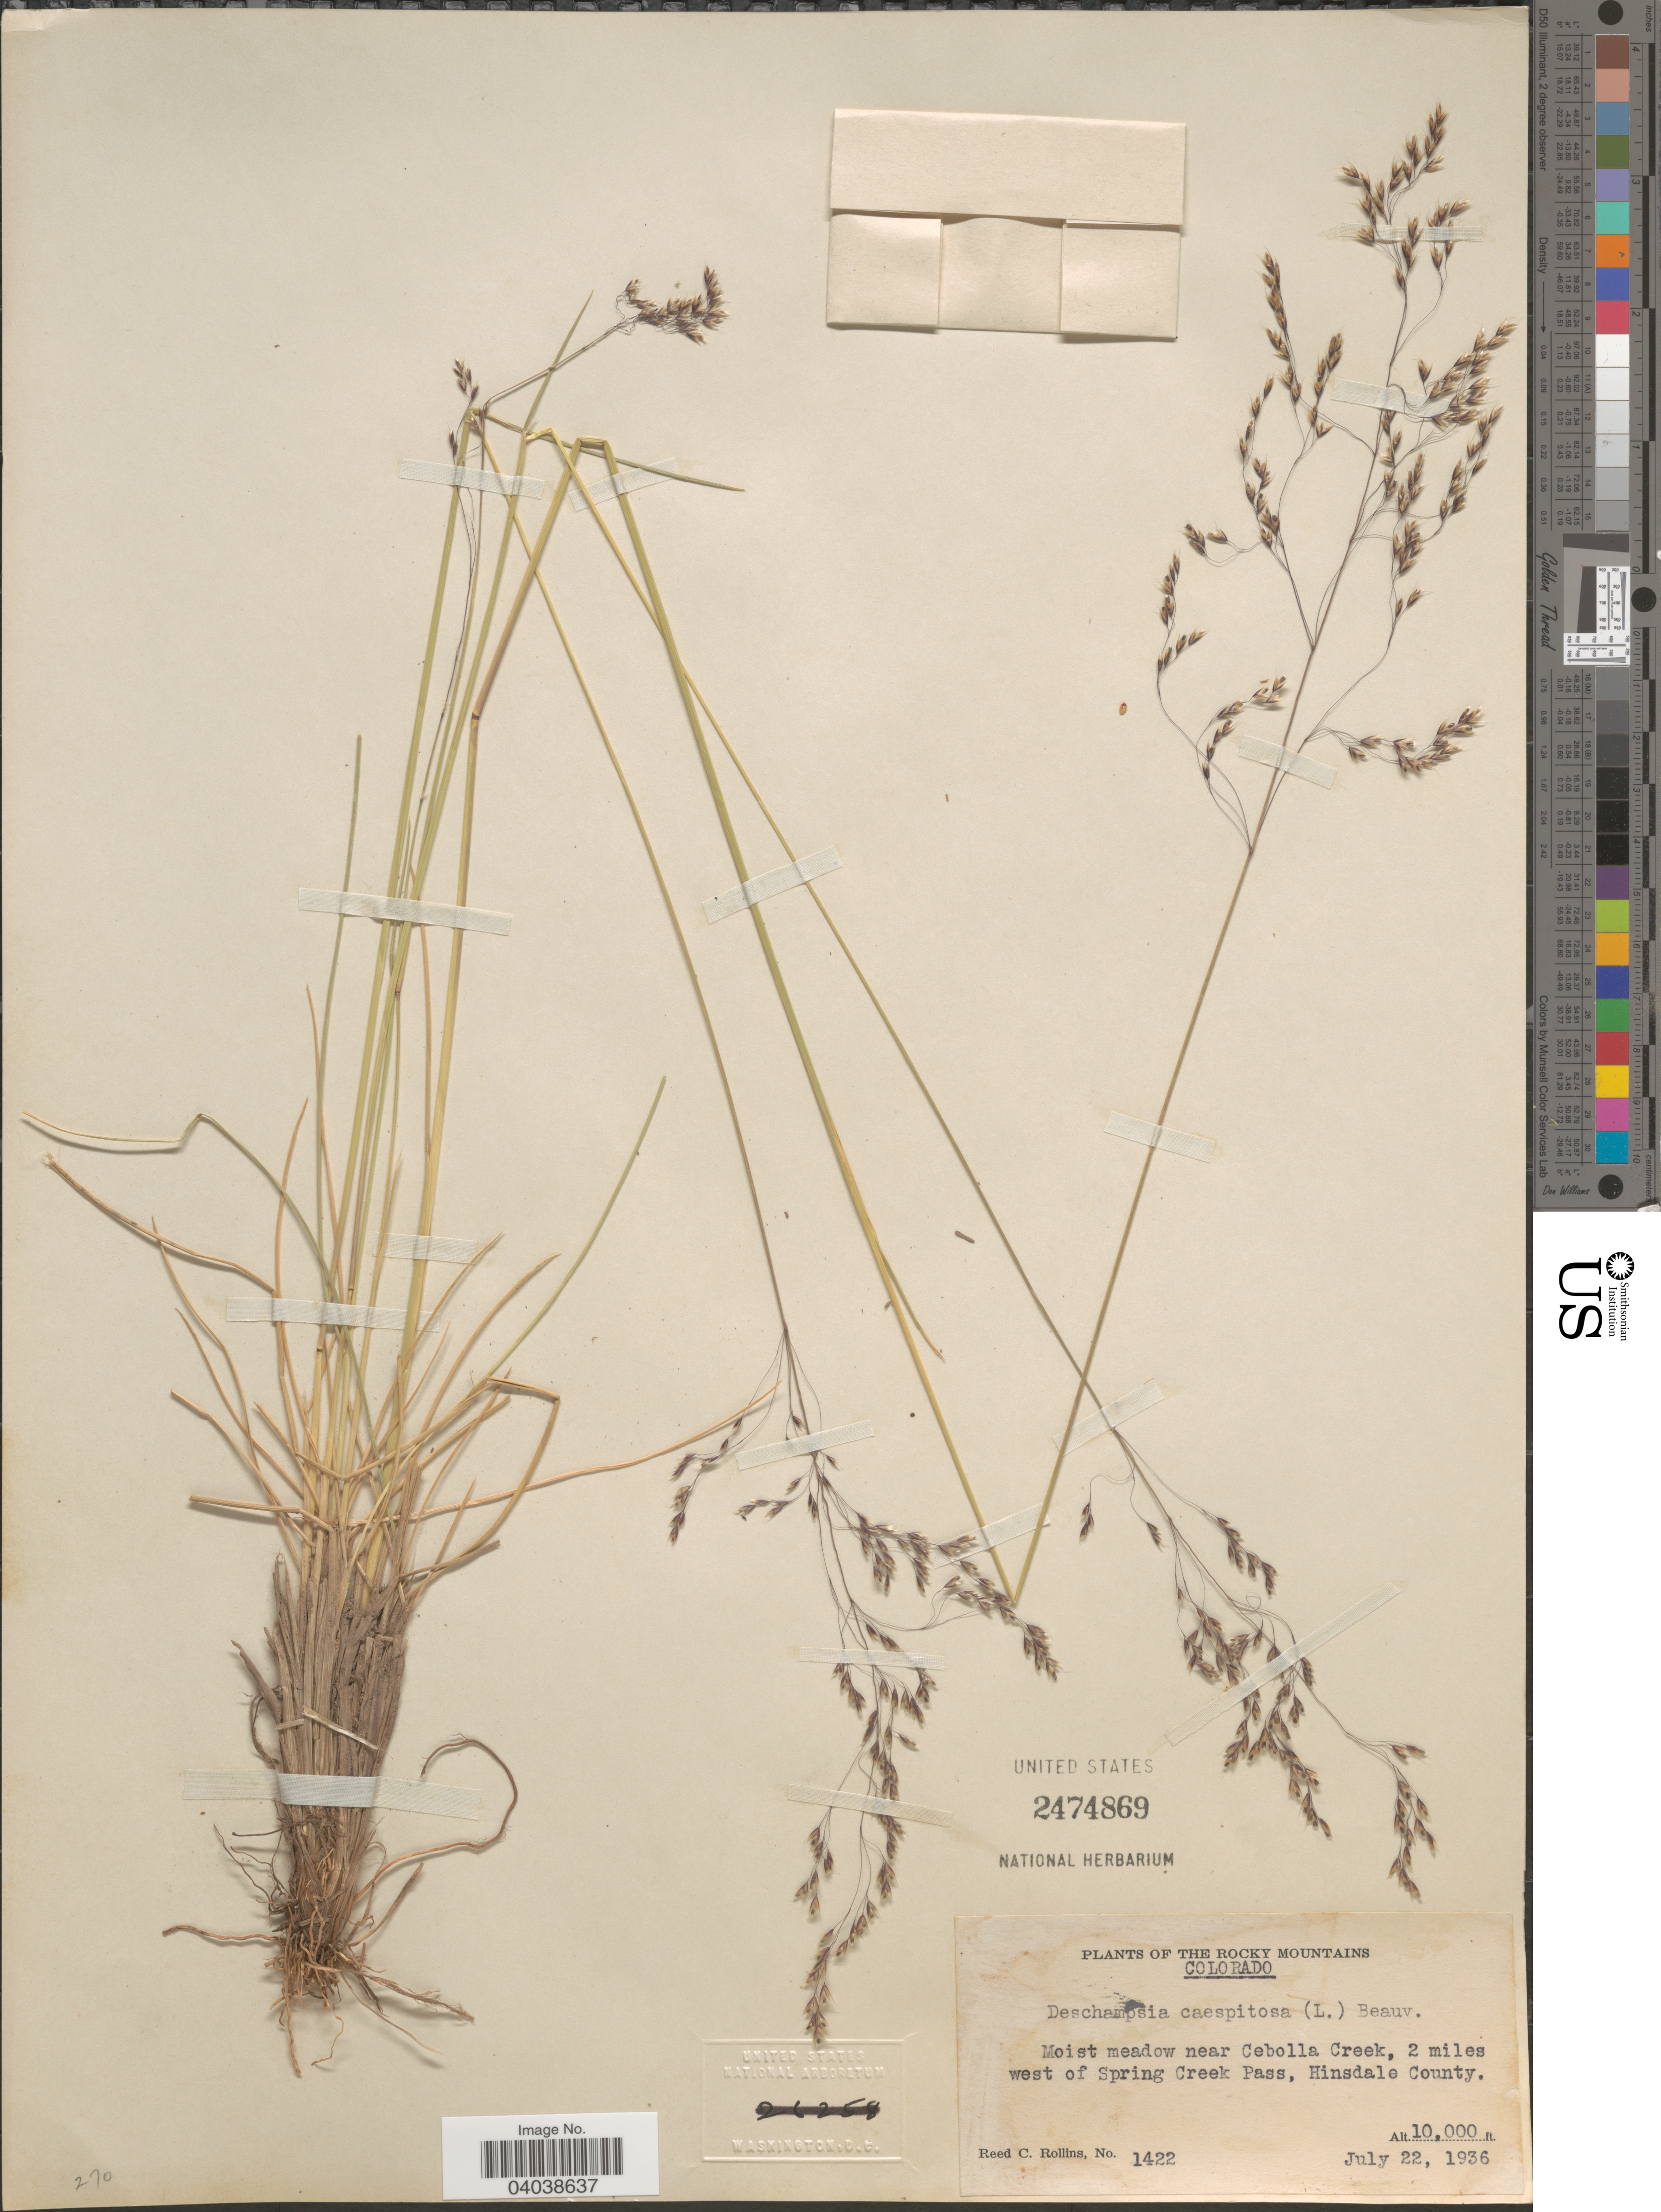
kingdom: Plantae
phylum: Tracheophyta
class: Liliopsida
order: Poales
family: Poaceae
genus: Deschampsia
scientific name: Deschampsia cespitosa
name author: (L.) P. Beauv.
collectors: R. C. Rollins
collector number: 1422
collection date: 1936-07-22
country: United States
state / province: Colorado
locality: Rocky Mountains. Moist meadow near Cebolla Creek, 2 miles west of Spring Creek Pass, Hinsdale County.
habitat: moist meadow near creek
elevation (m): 3048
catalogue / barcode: US 2474869